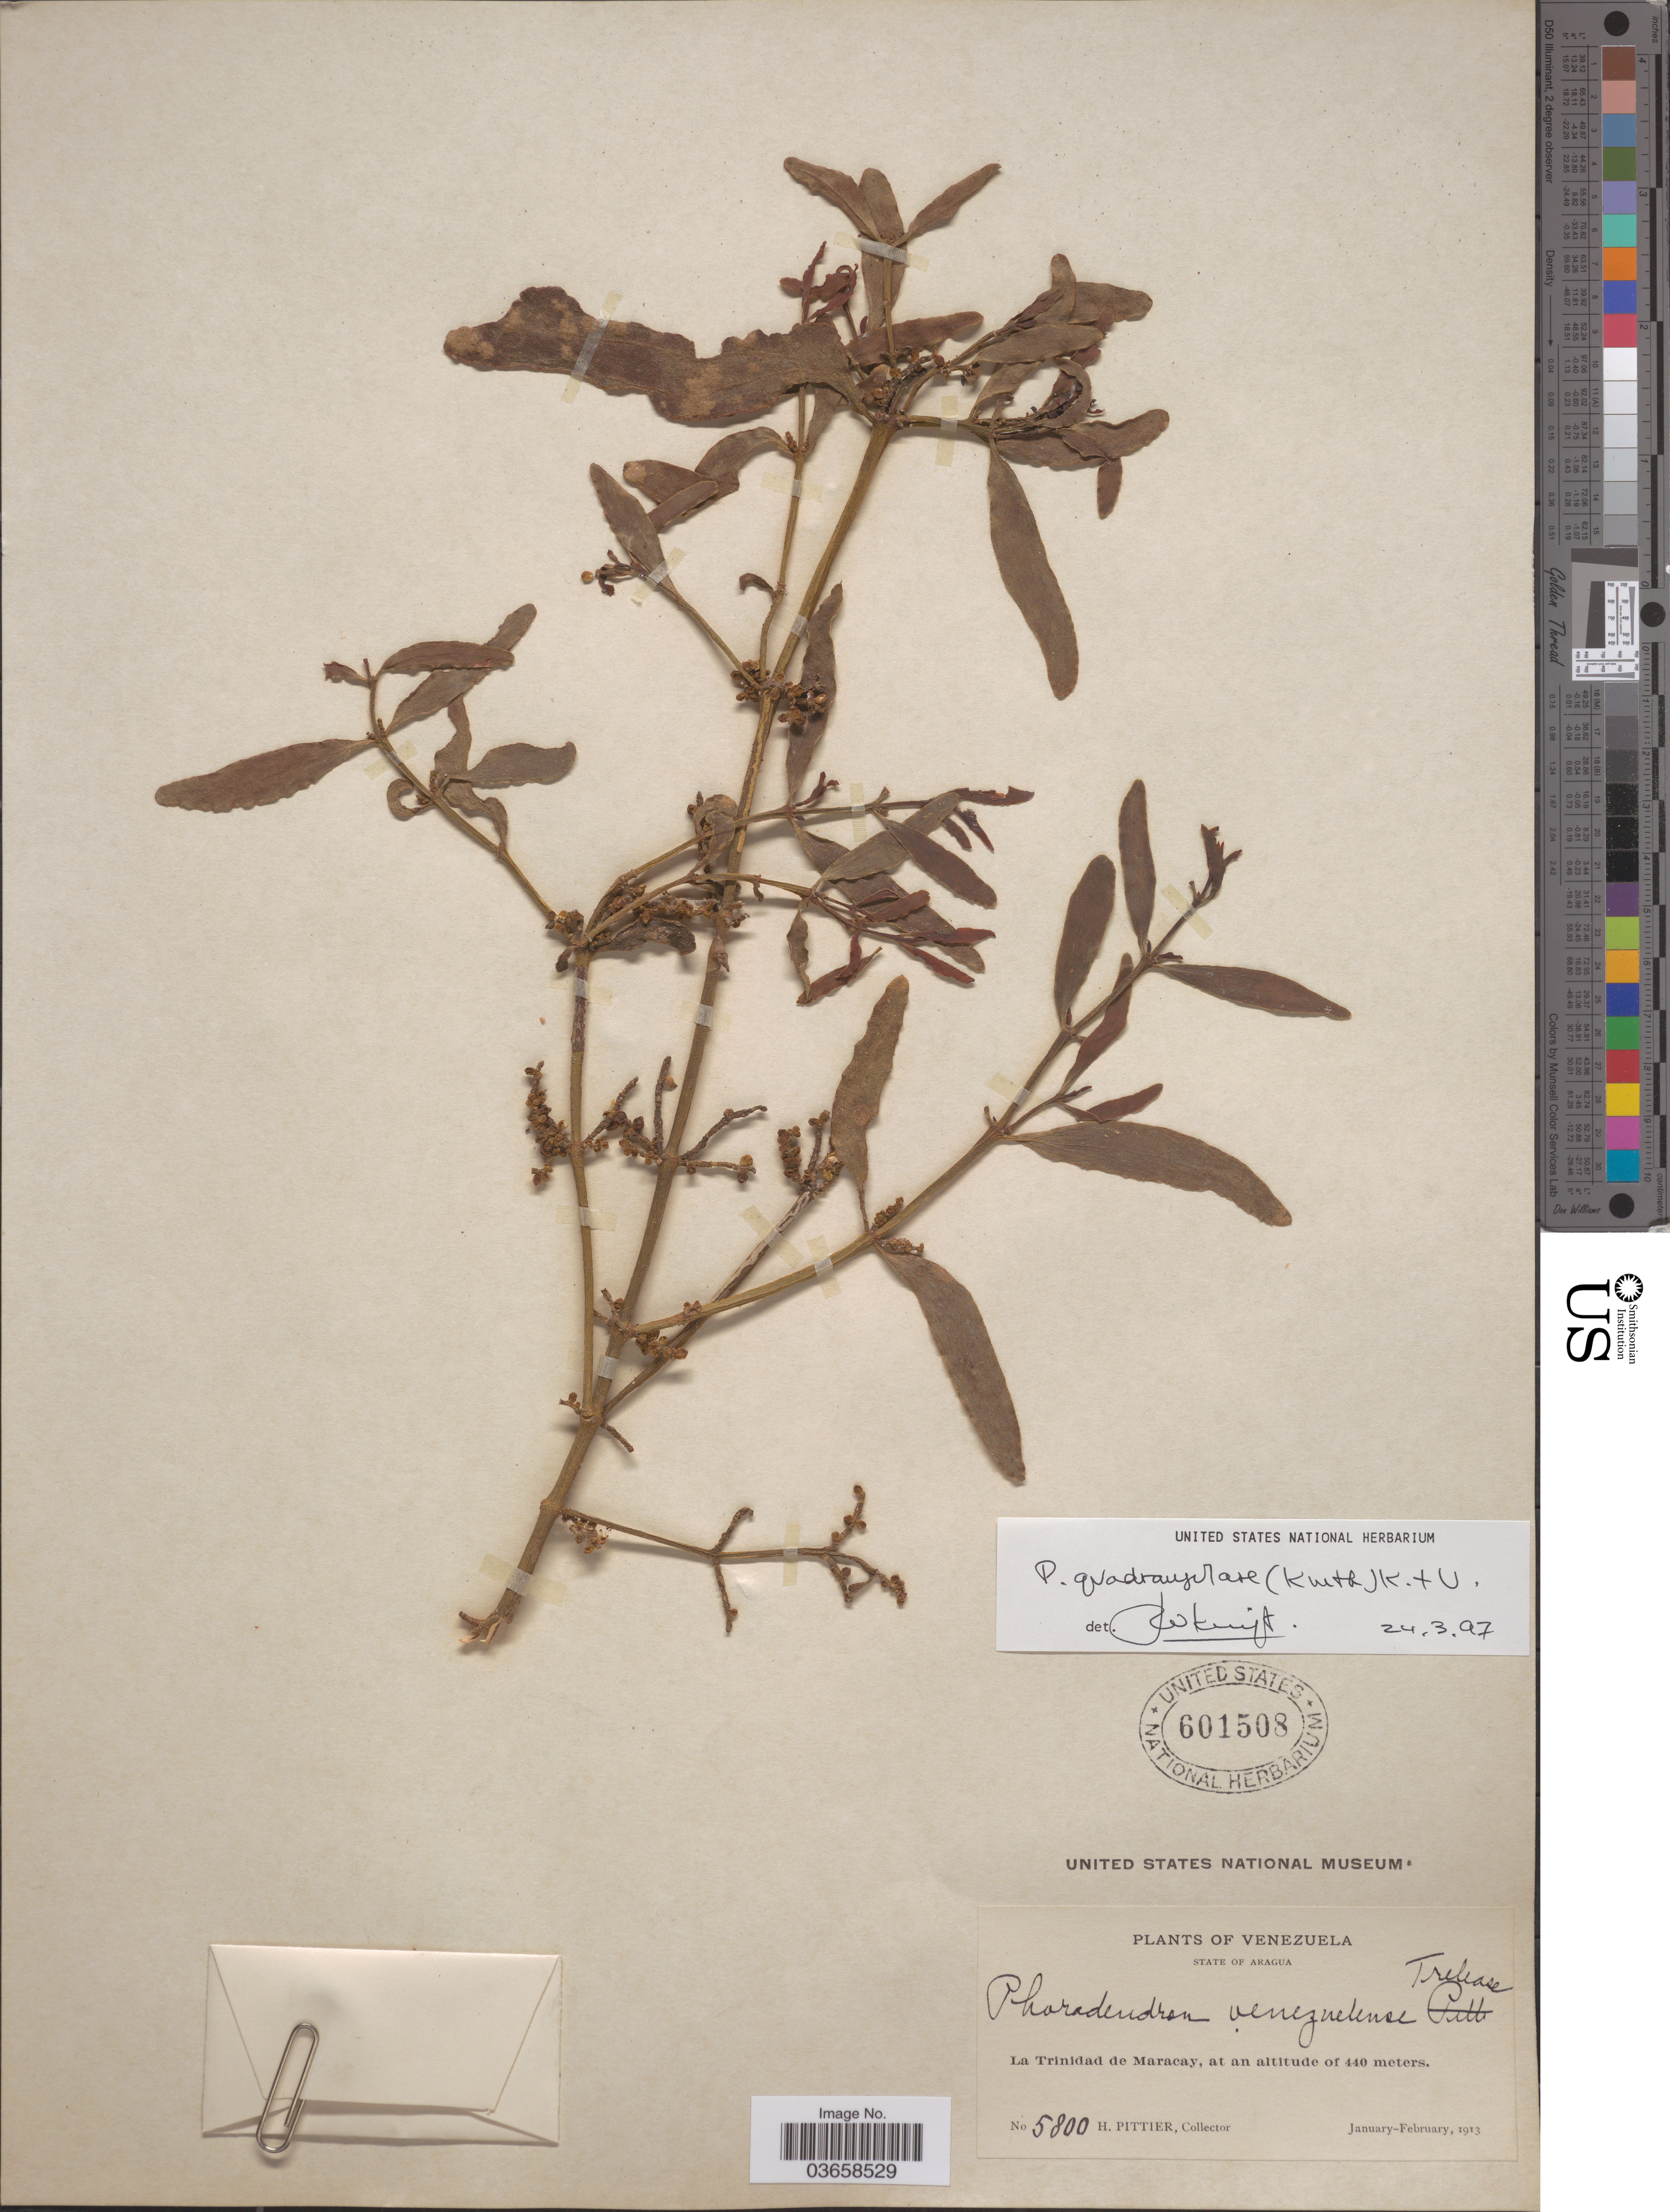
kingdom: Plantae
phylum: Tracheophyta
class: Magnoliopsida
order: Santalales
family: Viscaceae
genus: Phoradendron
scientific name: Phoradendron quadrangulare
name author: (Kunth) Griseb.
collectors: H. F. Pittier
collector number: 5800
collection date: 1913-01/1913-02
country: Venezuela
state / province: Aragua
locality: La Trinidad de Maracay.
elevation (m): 440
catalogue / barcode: US 601508